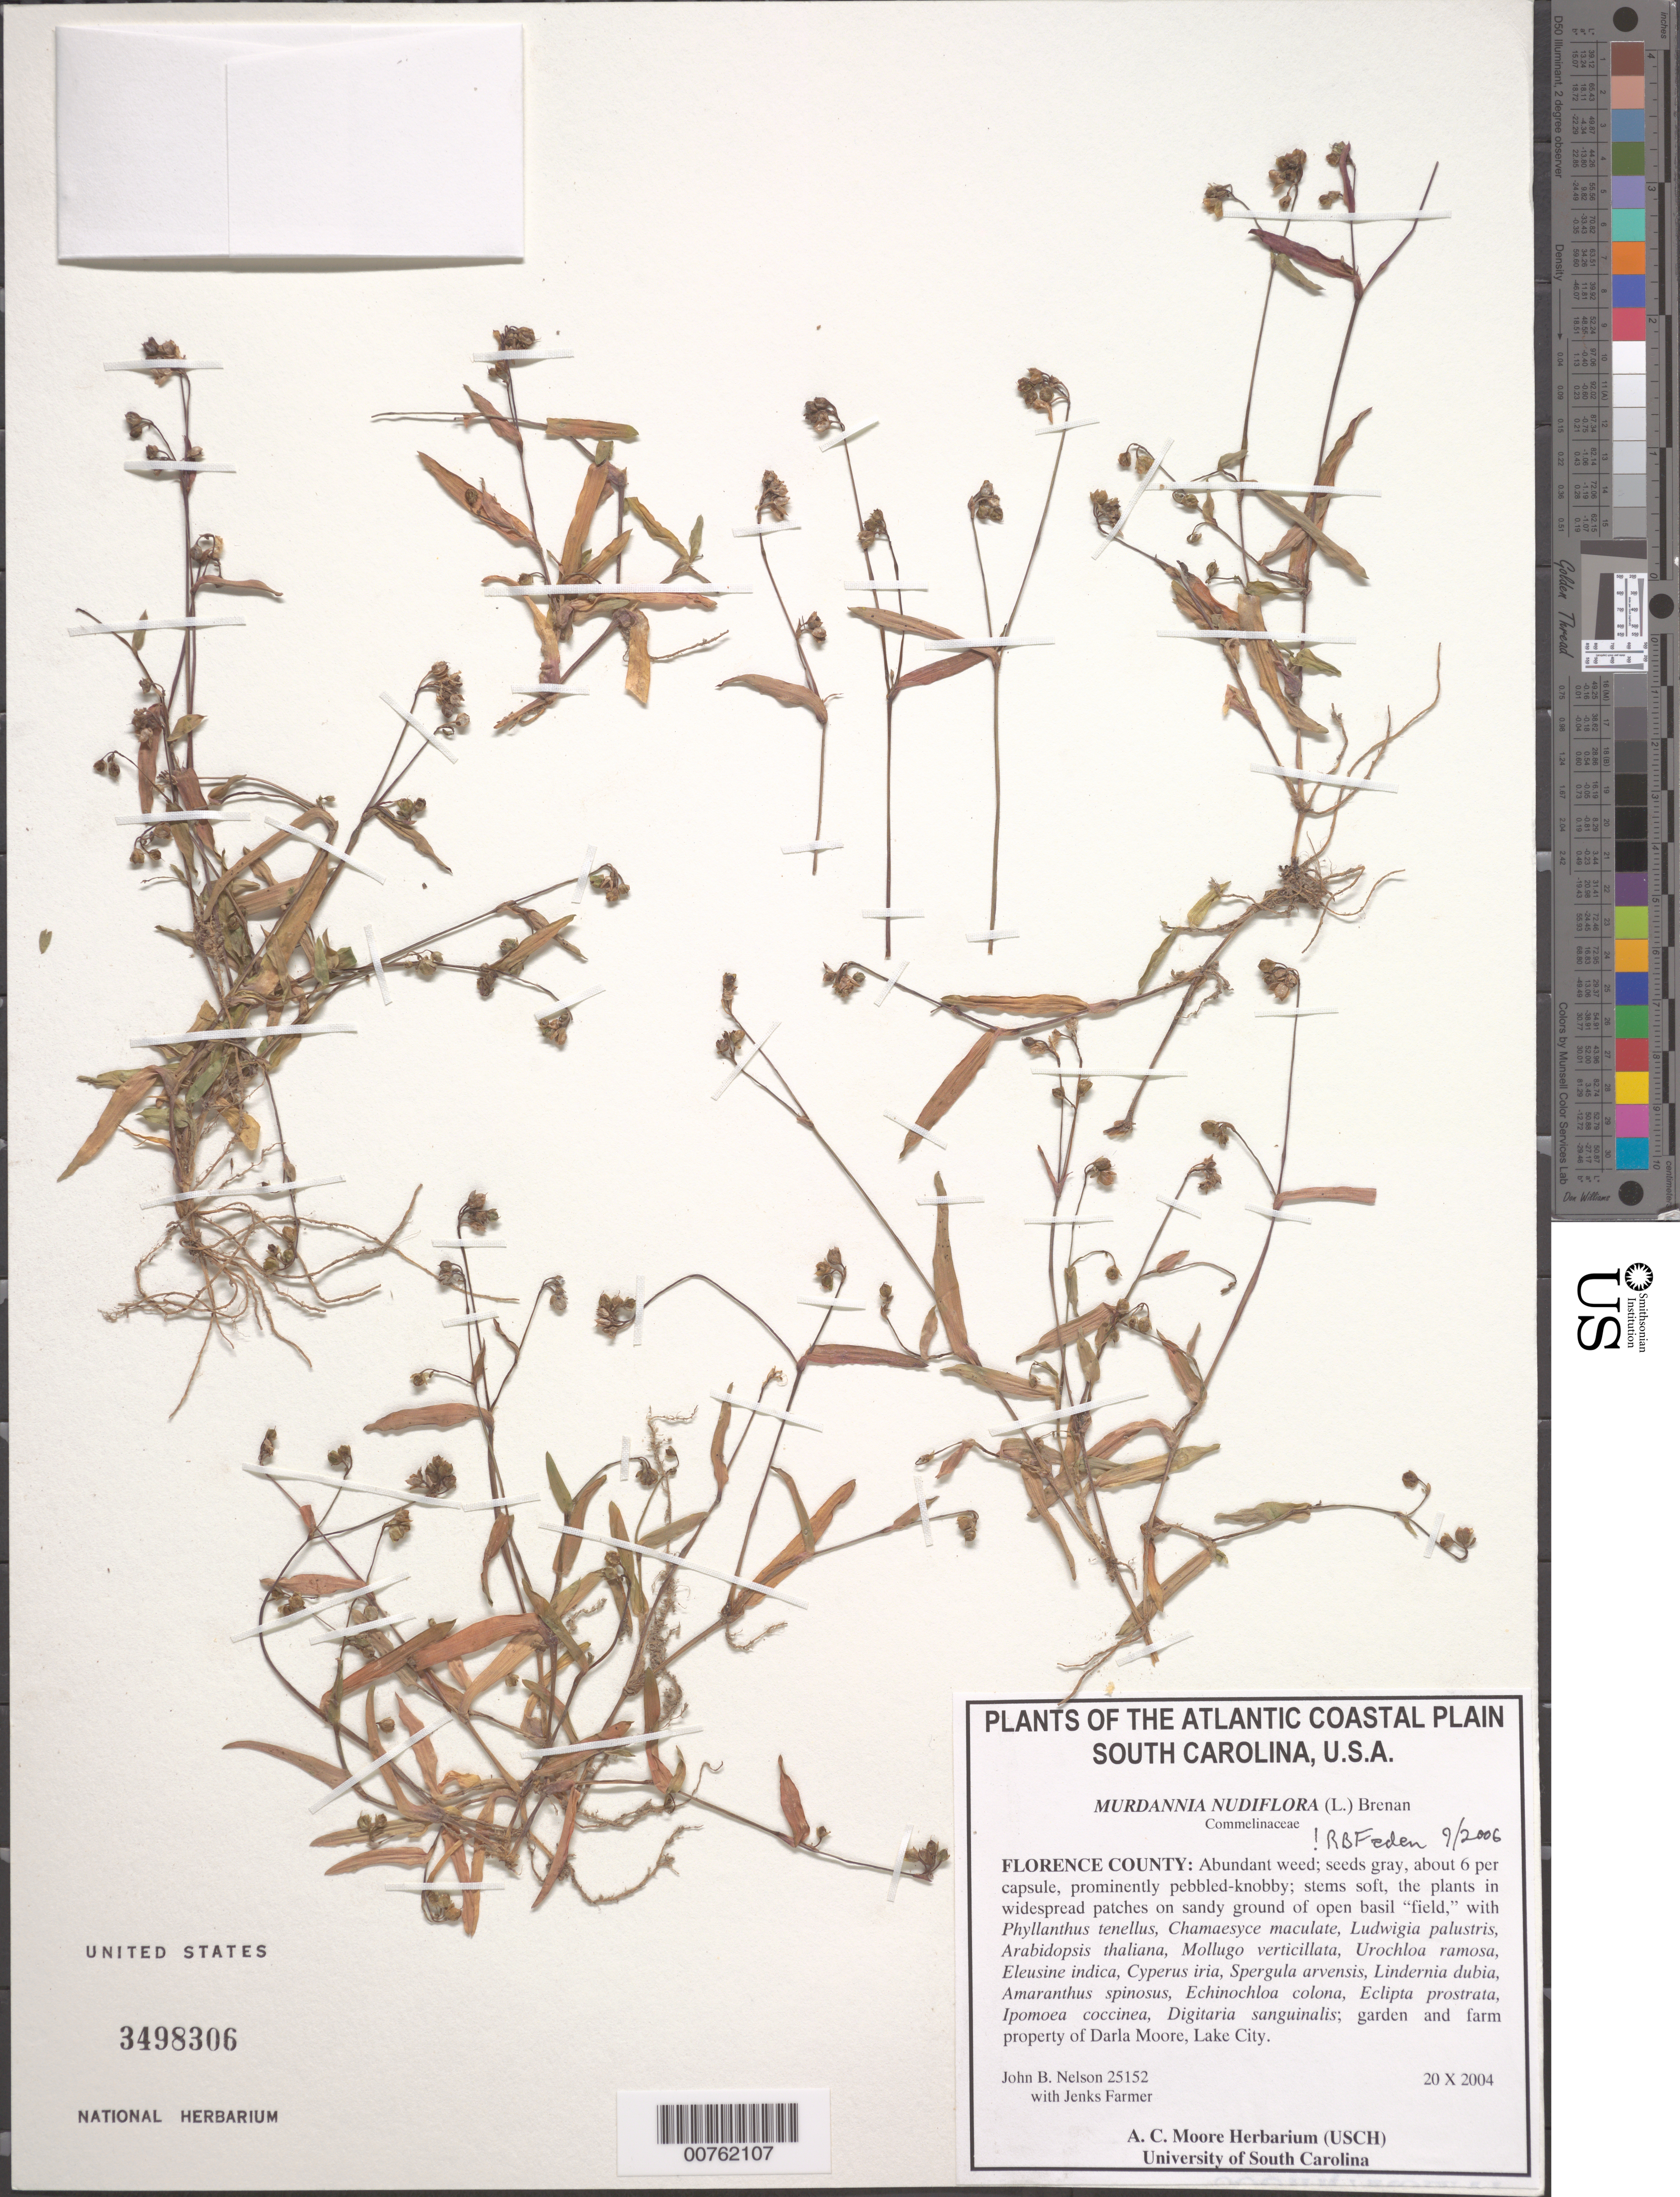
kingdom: Plantae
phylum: Tracheophyta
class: Liliopsida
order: Commelinales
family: Commelinaceae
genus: Murdannia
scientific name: Murdannia nudiflora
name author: (L.) Brenan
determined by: Faden, Robert B., (US), Smithsonian Institution - National Museum of Natural History (UNITED STATES)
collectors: J. Nelson & J. Farmer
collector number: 25152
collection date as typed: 20 Oct 2004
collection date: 2004-10-20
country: United States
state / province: South Carolina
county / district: Florence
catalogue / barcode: US 3498306